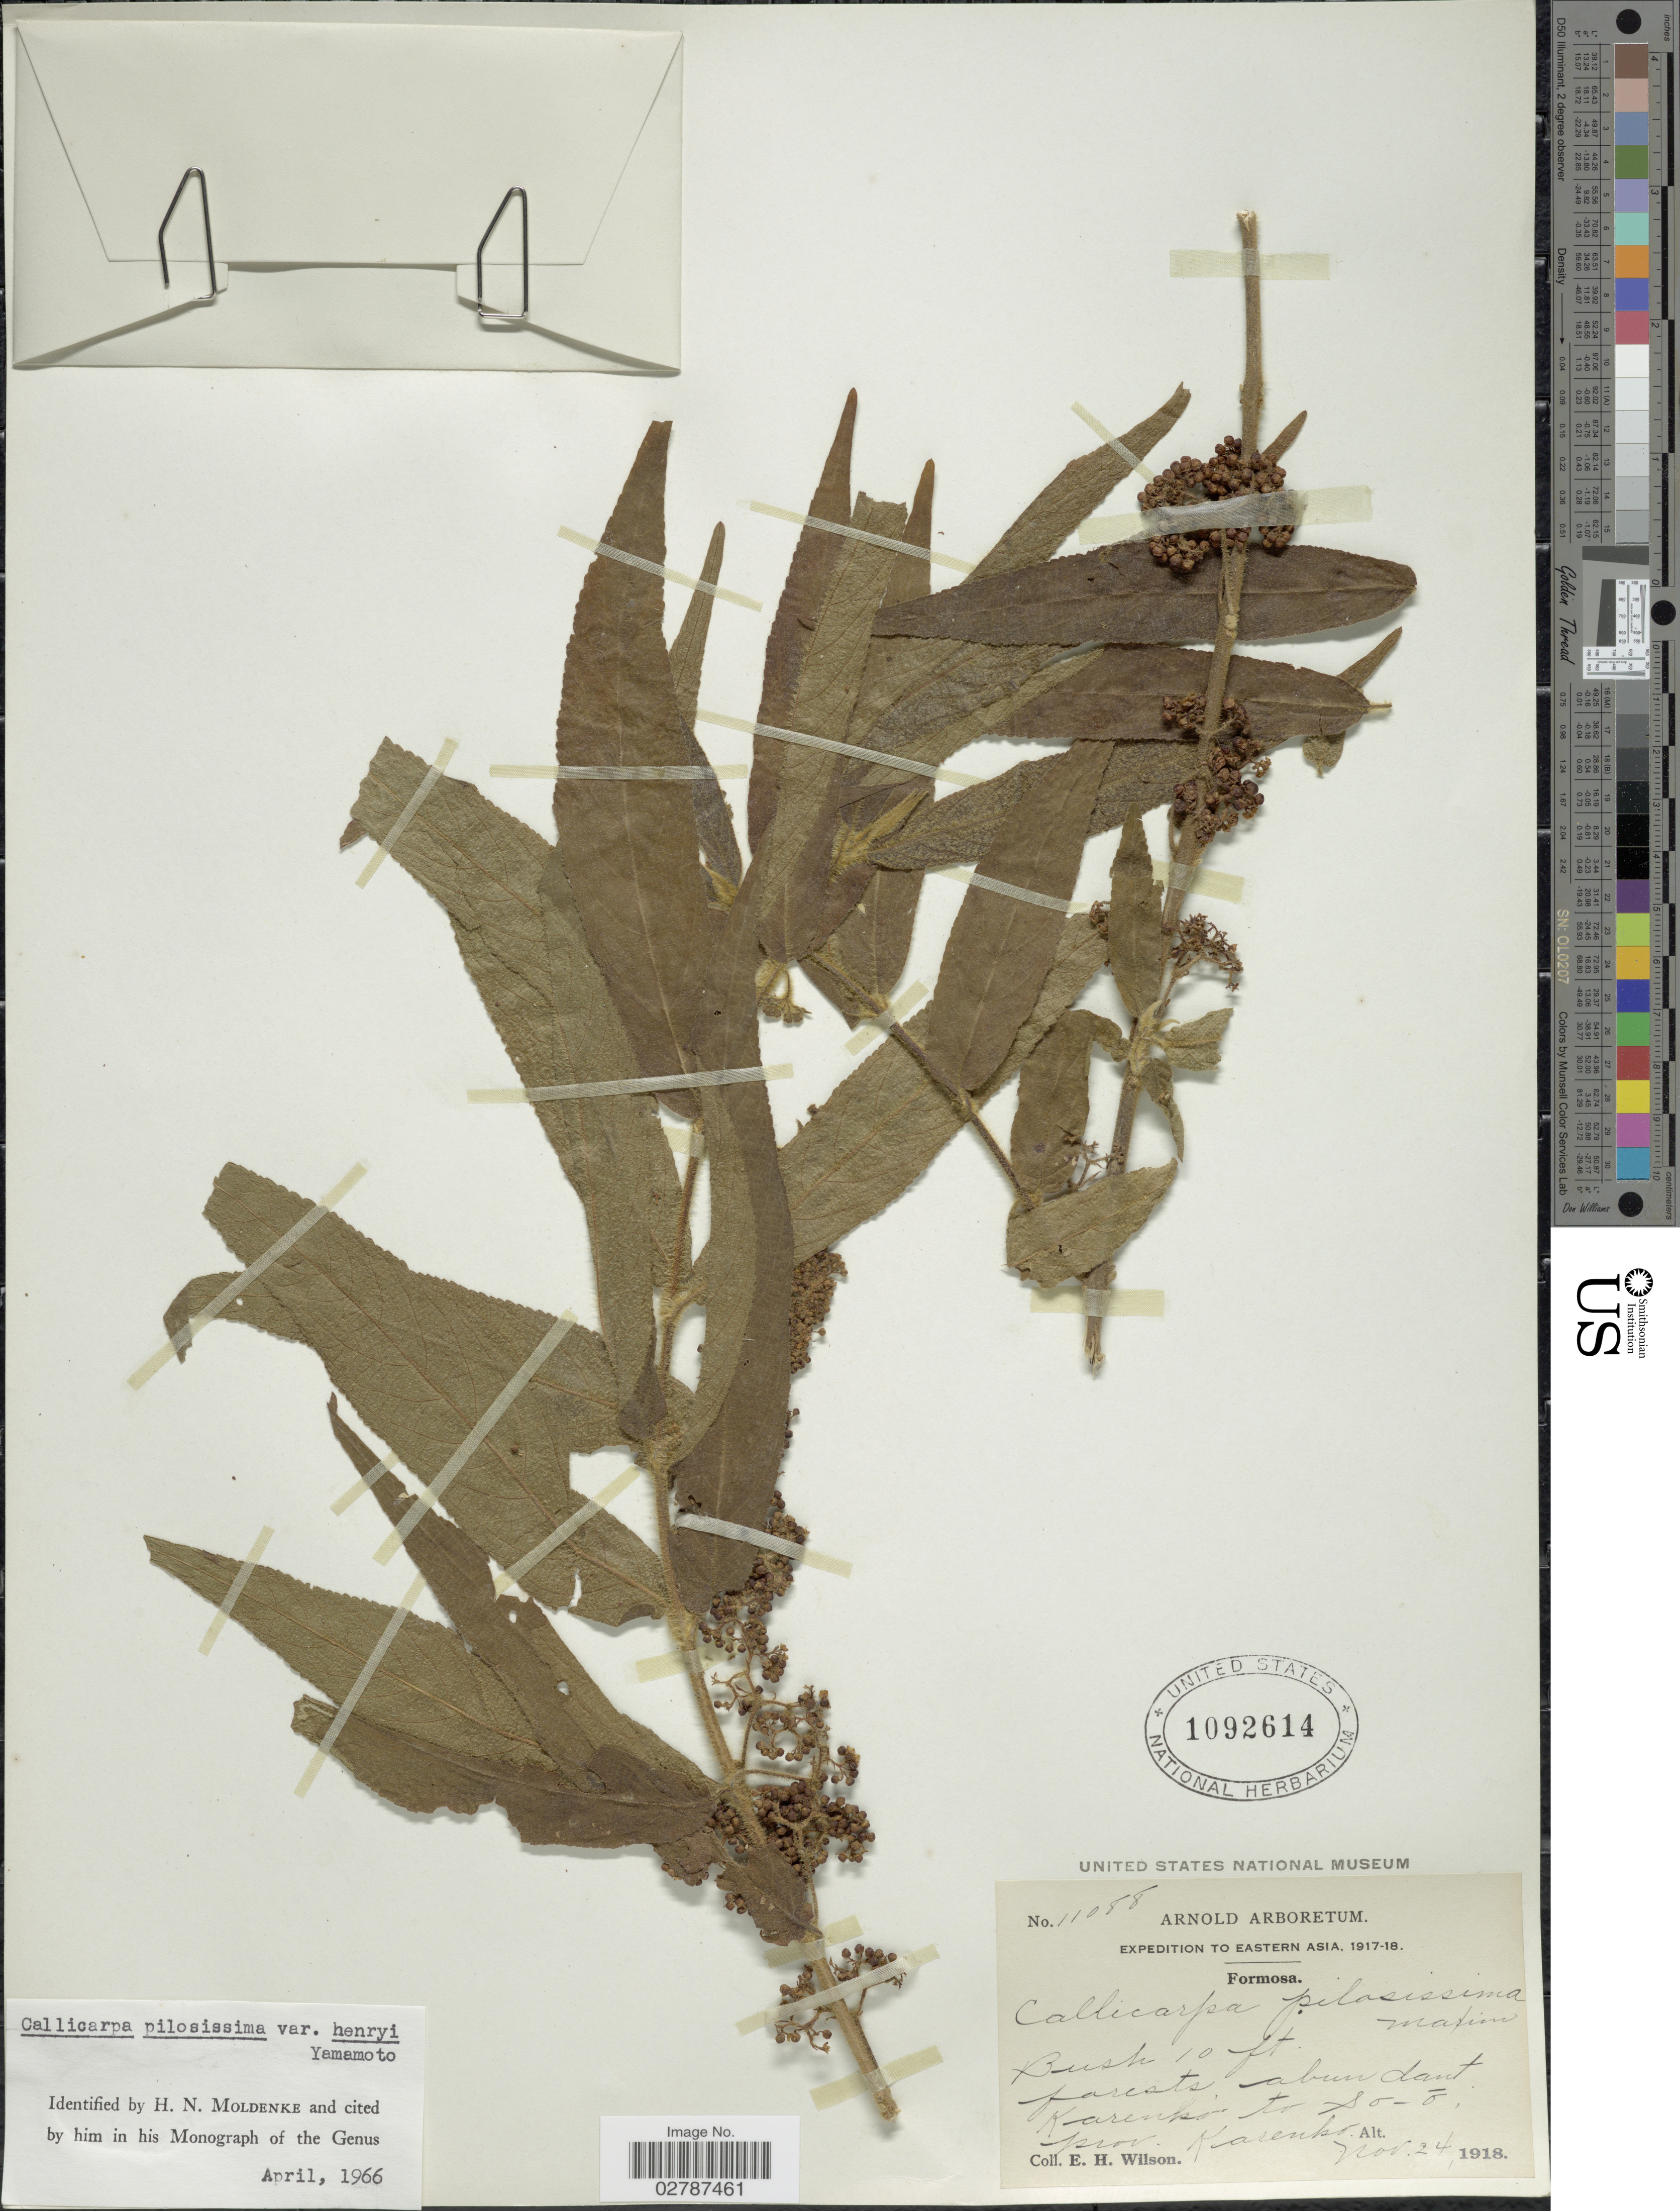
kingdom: Plantae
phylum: Tracheophyta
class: Magnoliopsida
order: Lamiales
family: Lamiaceae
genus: Callicarpa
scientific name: Callicarpa pilosissima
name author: Maxim.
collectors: E. Wilson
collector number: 11088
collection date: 1918-11-24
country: Taiwan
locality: Eastern Asia. Formosa. Karenko to so-o, prov. Kasenko.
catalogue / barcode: US 1092614